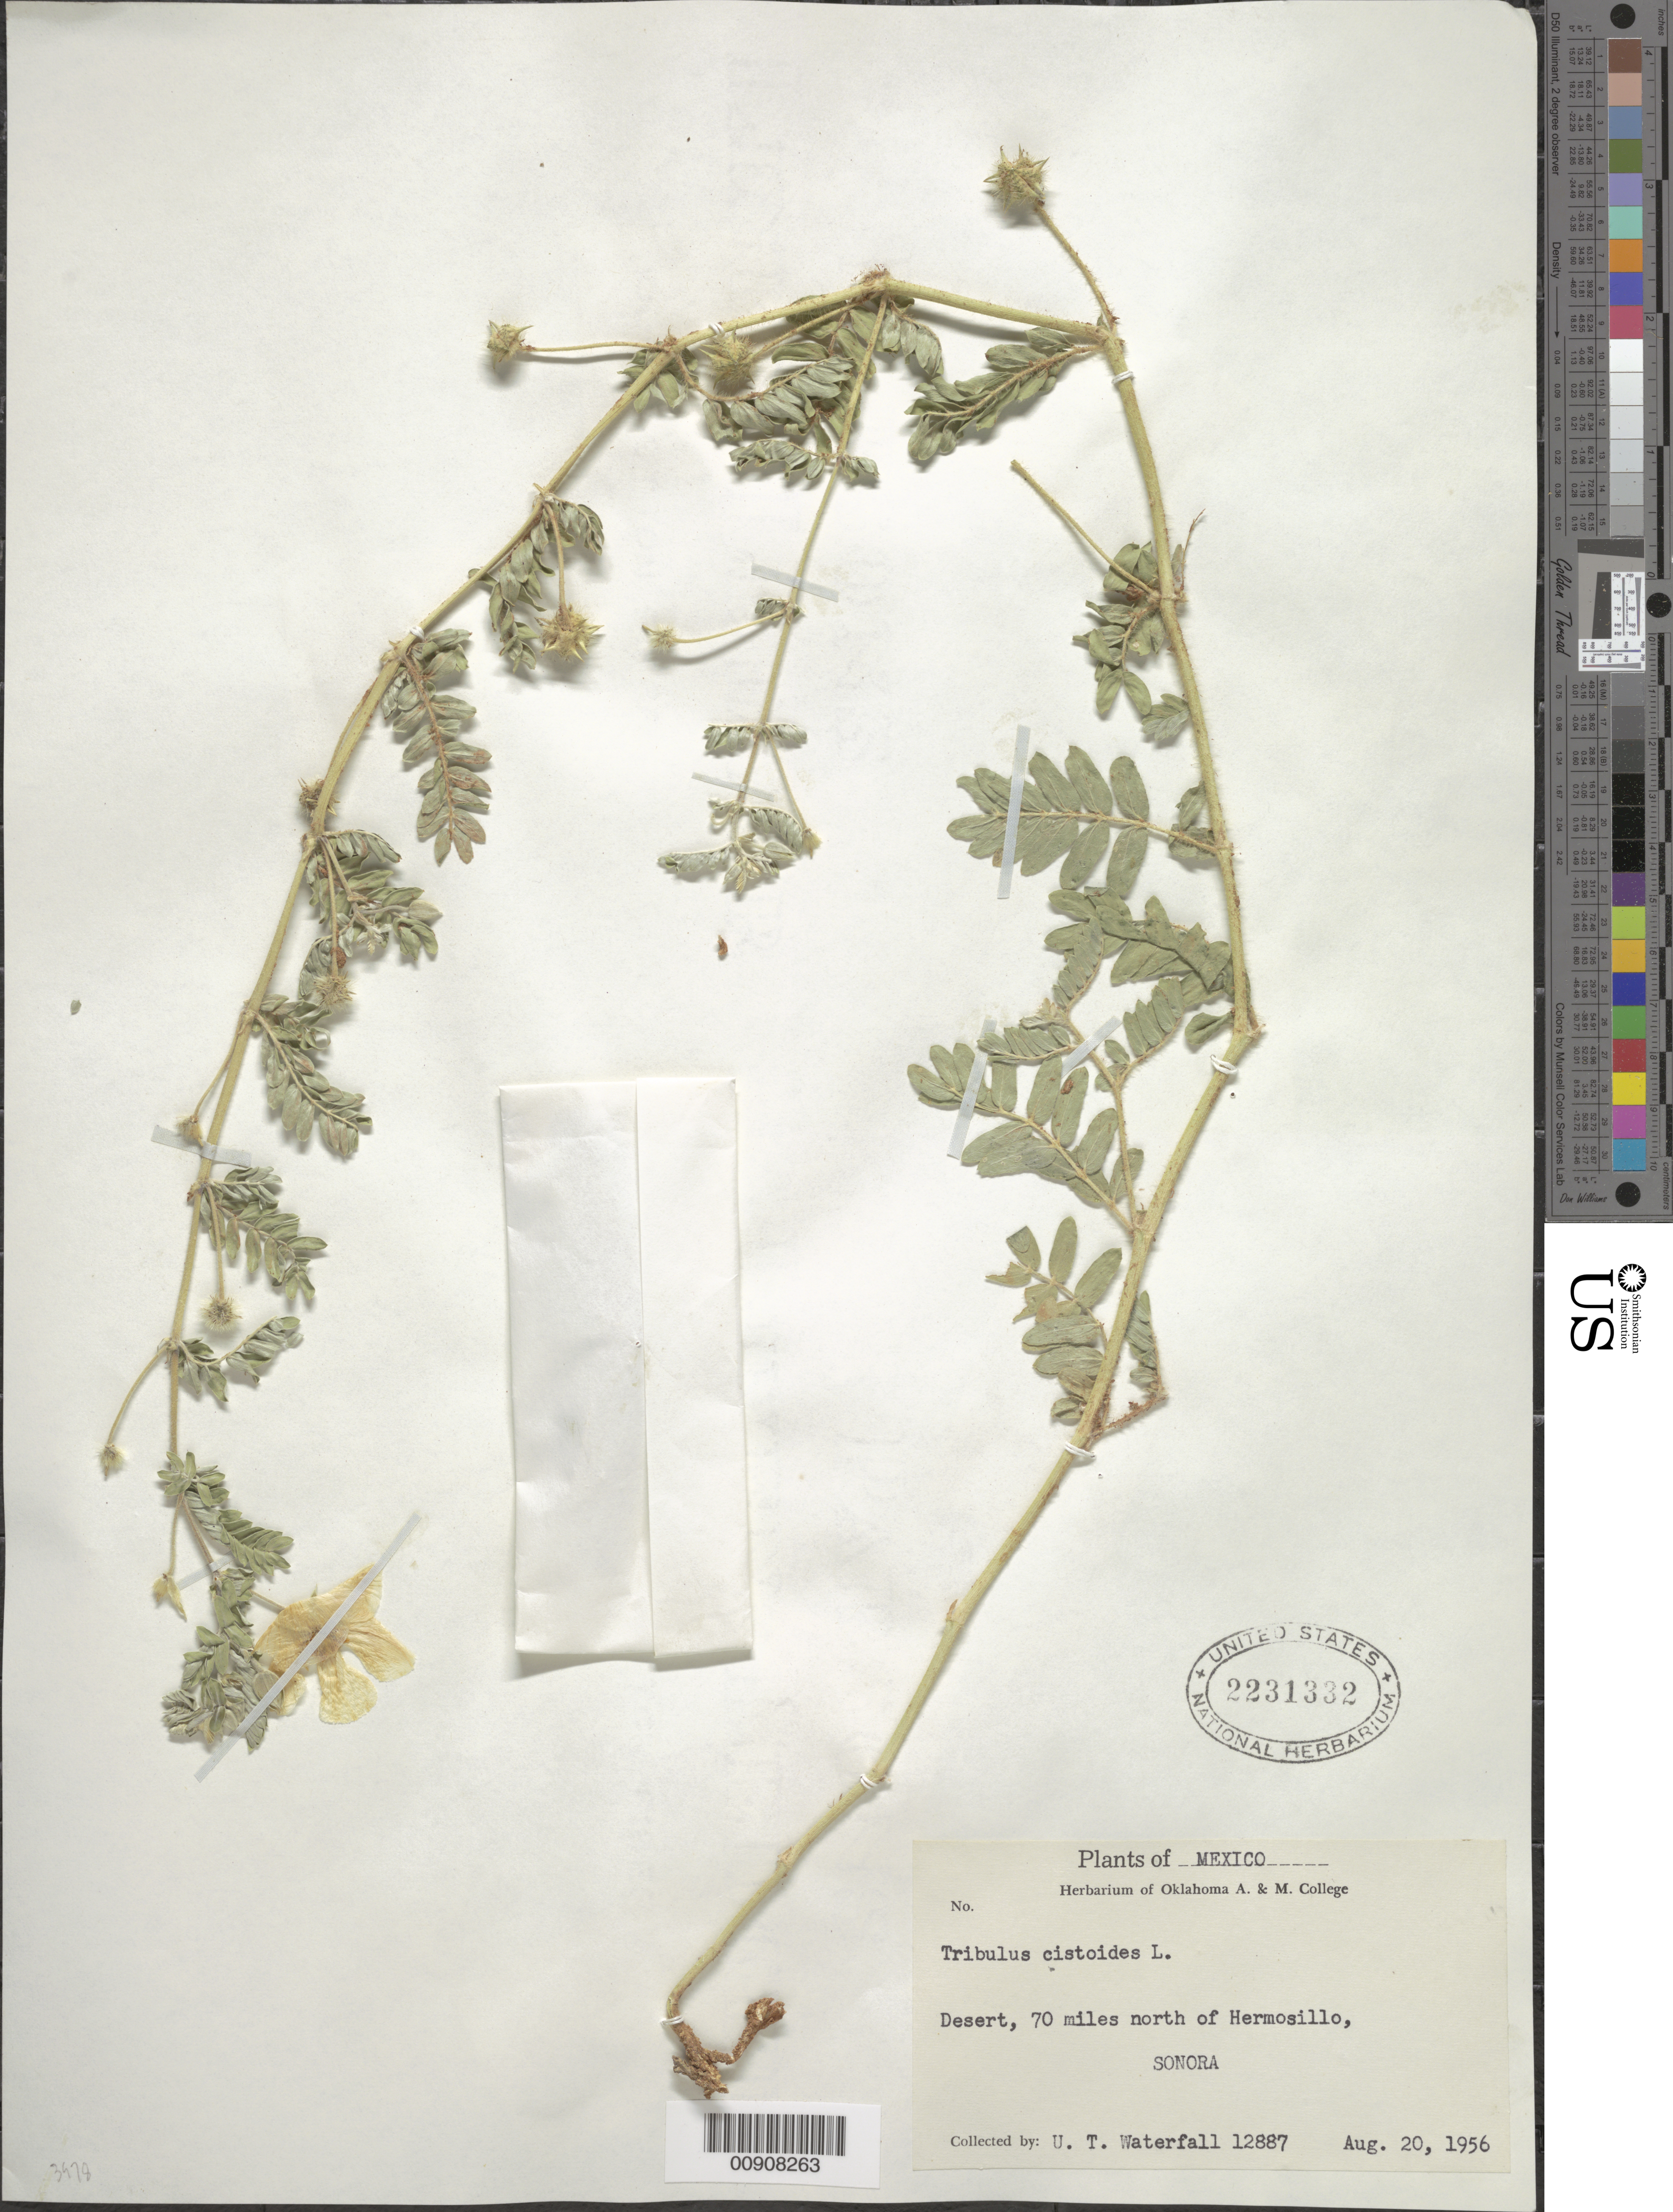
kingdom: Plantae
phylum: Tracheophyta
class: Magnoliopsida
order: Zygophyllales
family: Zygophyllaceae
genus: Tribulus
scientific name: Tribulus cistoides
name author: L.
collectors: U. T. Waterfall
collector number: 12887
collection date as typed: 20 Aug 1956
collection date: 1956-08-20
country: Mexico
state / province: Sonora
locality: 70 miles north of Hermosillo, Sonora.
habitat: Desert.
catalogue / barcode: US 2231332